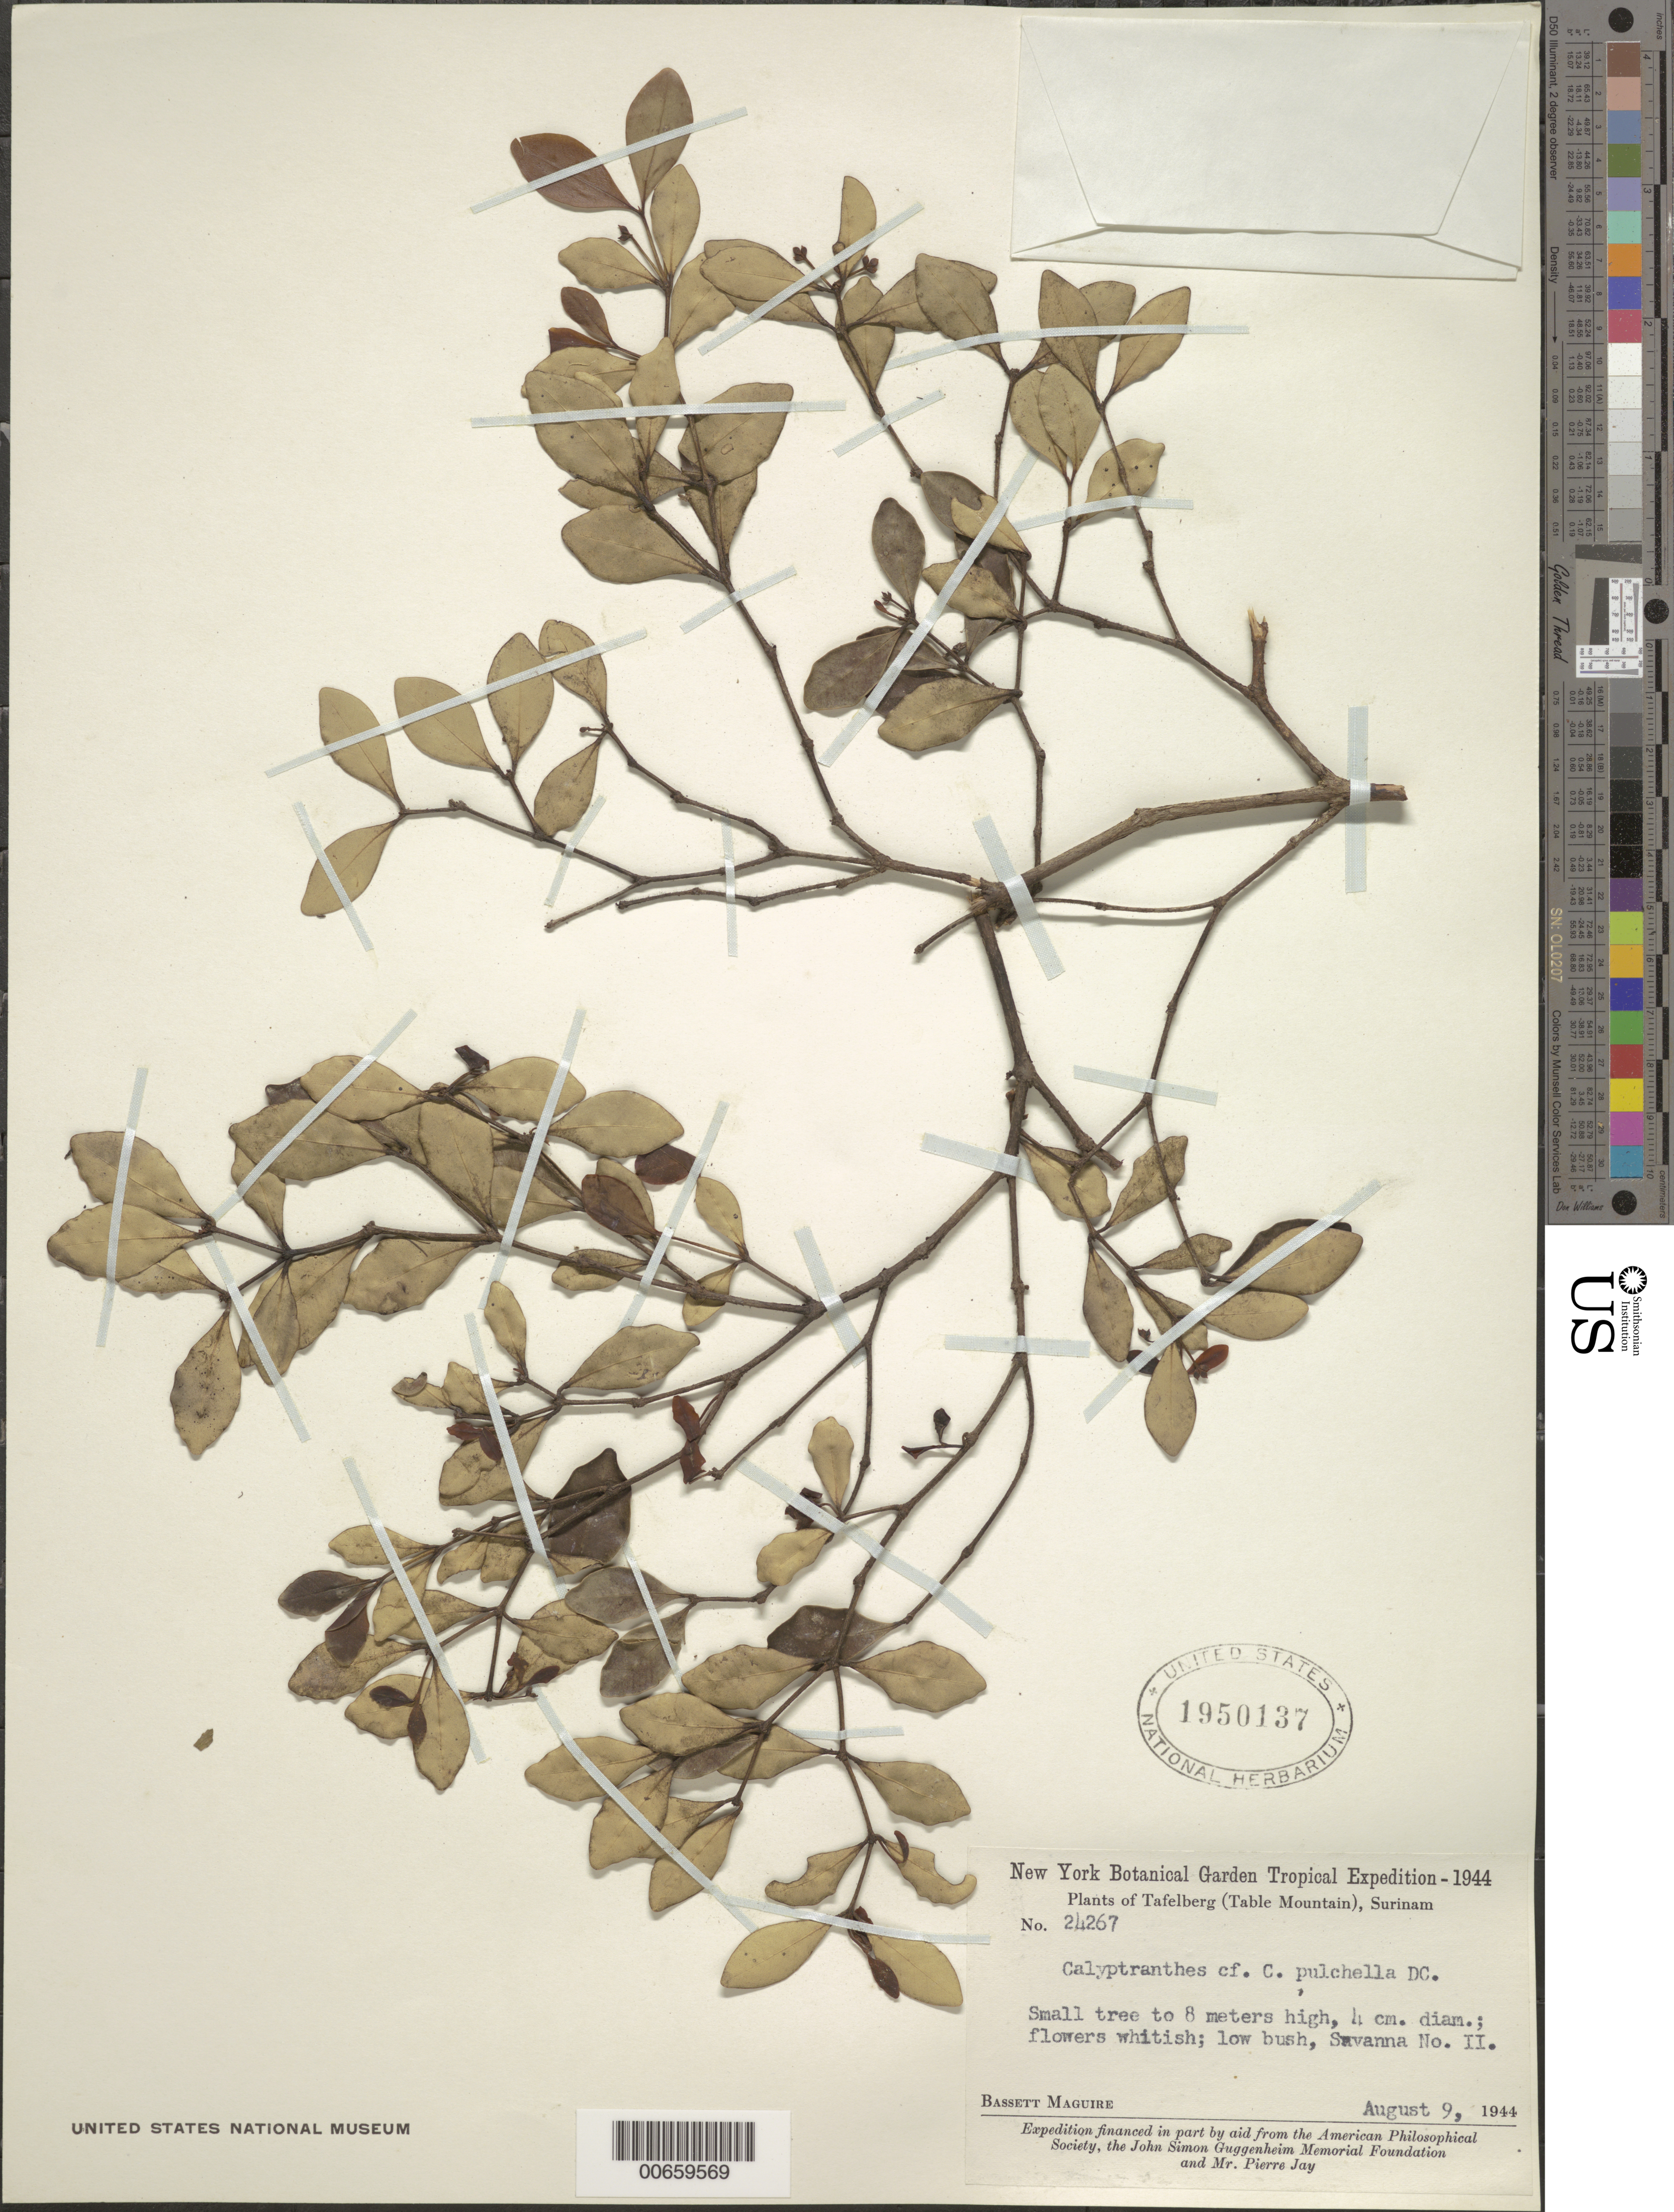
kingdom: Plantae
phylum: Tracheophyta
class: Magnoliopsida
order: Myrtales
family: Myrtaceae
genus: Myrcia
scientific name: Myrcia pulchella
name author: (DC.) A.R. Lourenço & E. Lucas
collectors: B. Maguire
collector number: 24267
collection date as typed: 9-Aug-44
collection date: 1944-08-09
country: Suriname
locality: Tafelberg (Table Mountain), Savanna II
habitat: Low bush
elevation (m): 565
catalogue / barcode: US 1950137